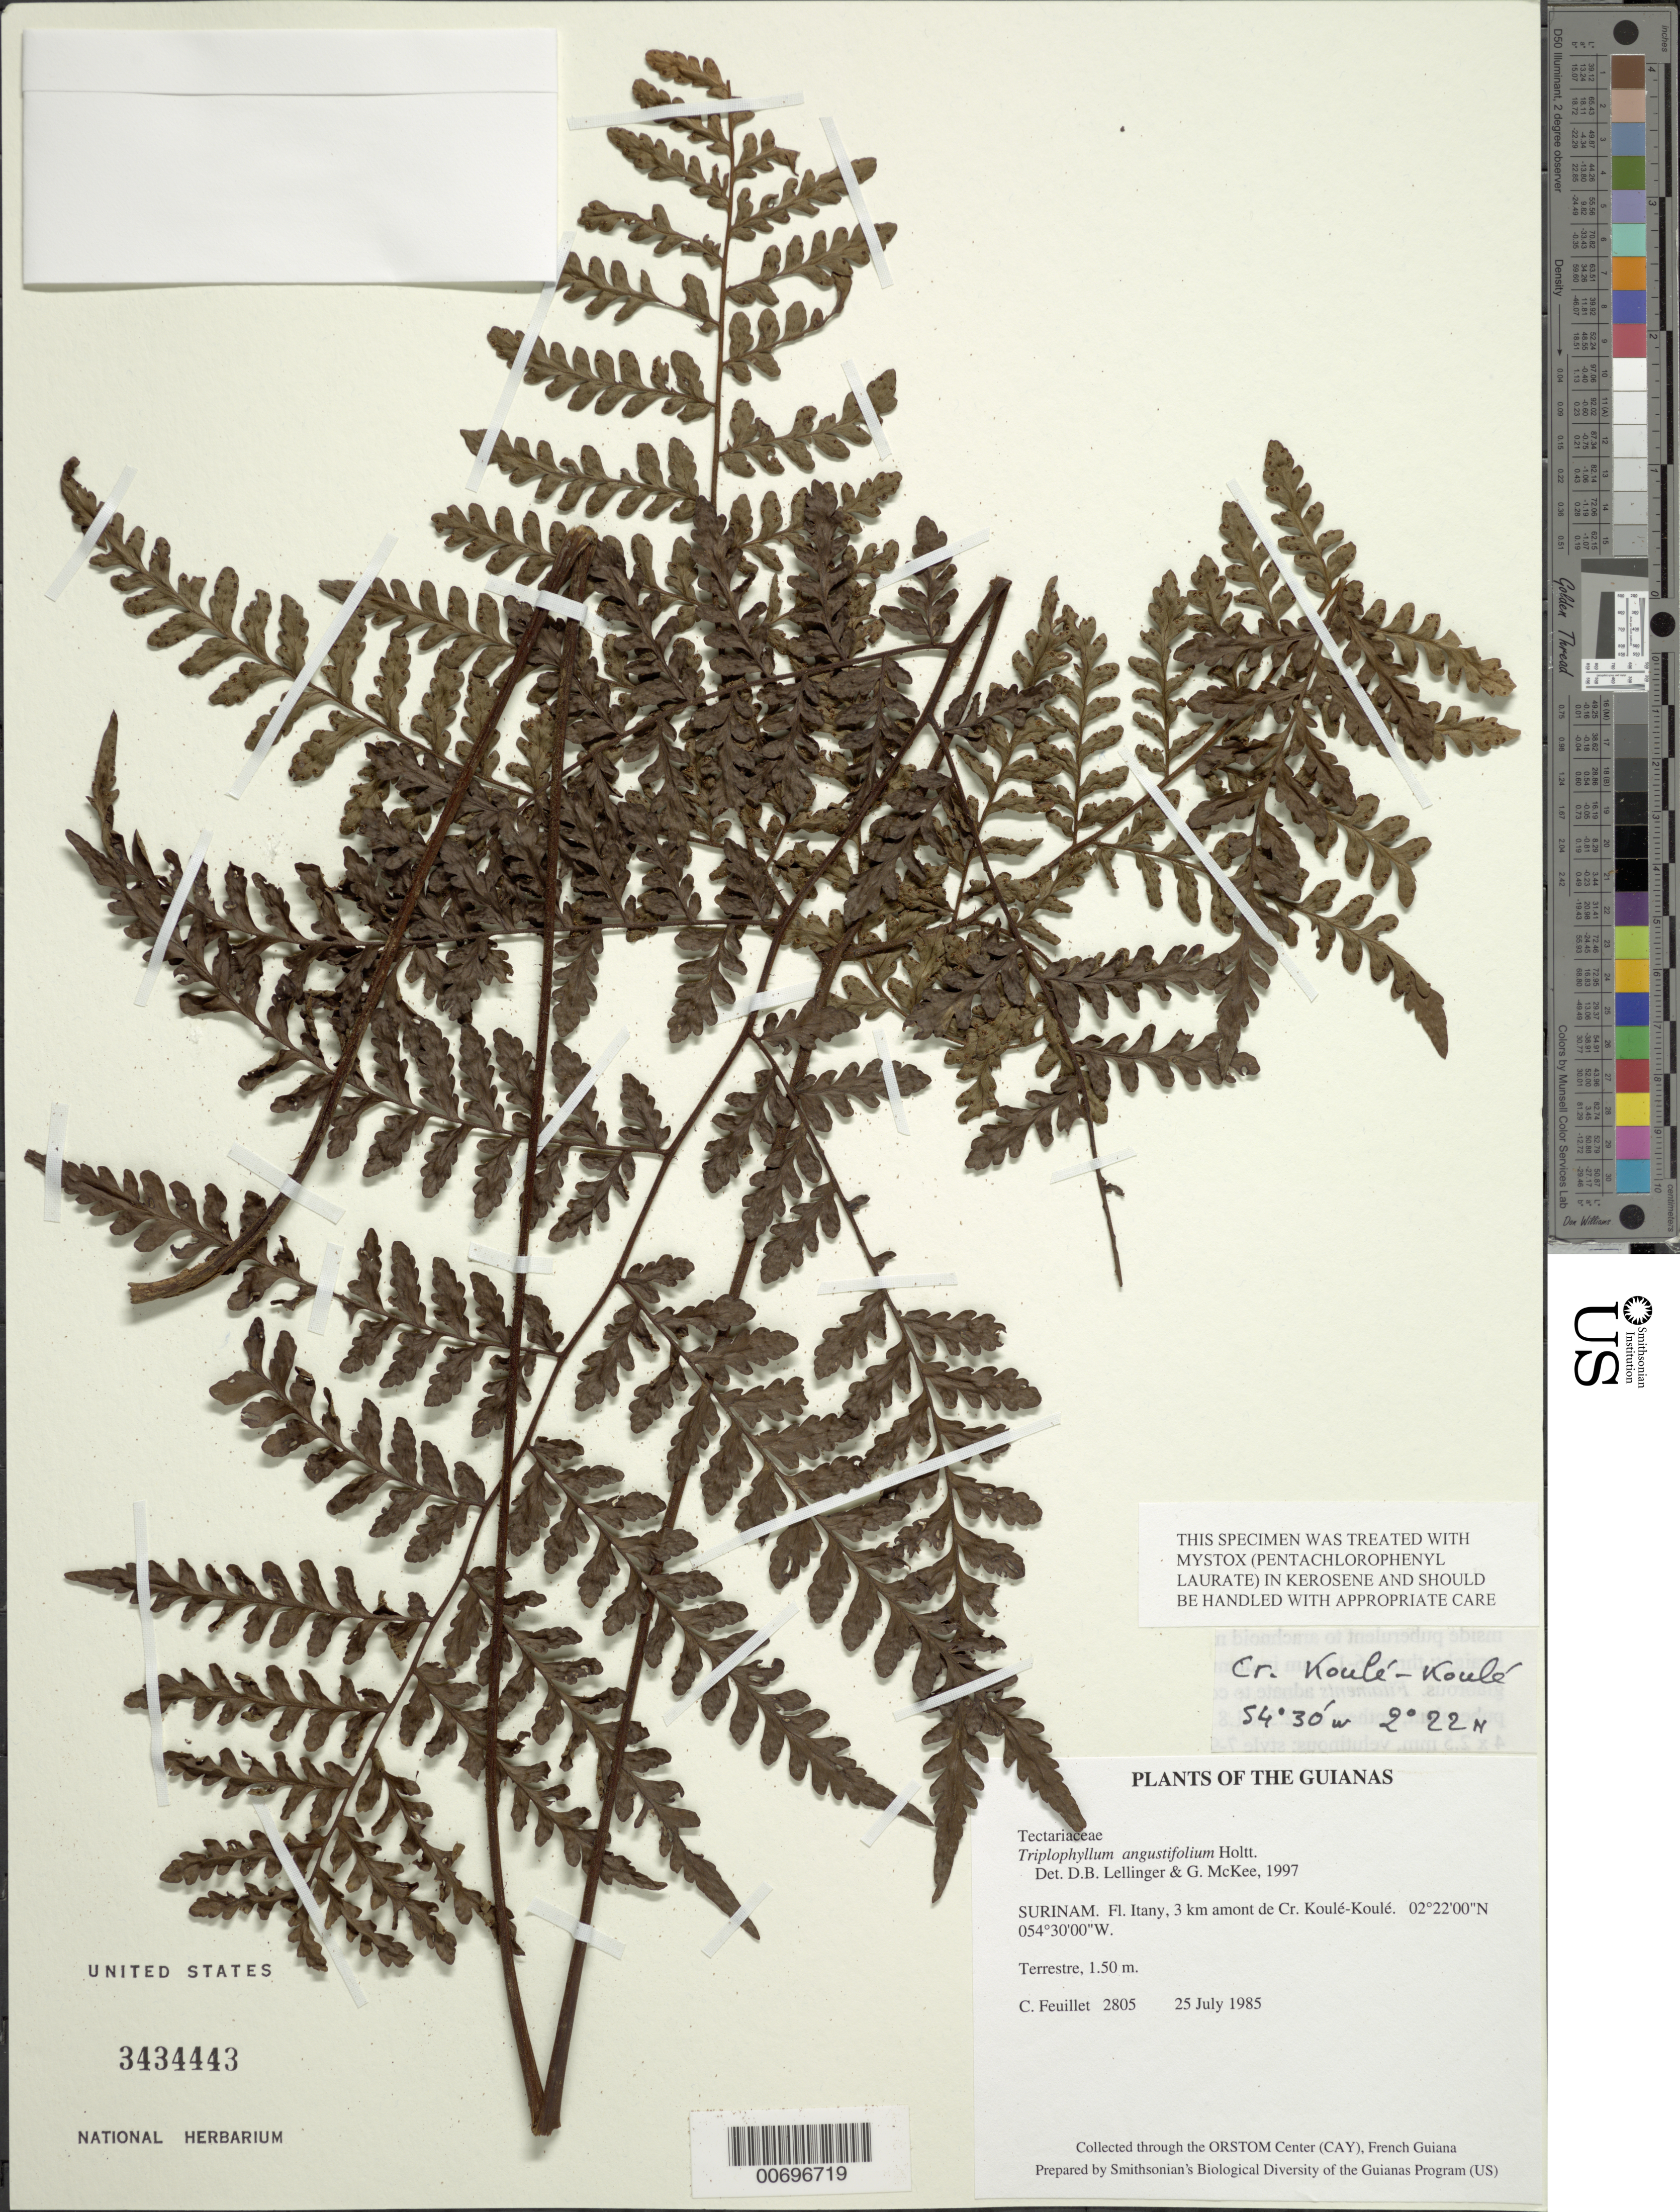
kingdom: Plantae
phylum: Tracheophyta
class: Polypodiopsida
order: Polypodiales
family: Tectariaceae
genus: Triplophyllum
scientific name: Triplophyllum angustifolium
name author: Holttum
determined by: Lellinger, D. B.; McKee, G. S.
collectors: C. Feuillet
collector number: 2805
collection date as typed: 25 Jul 1985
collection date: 1985-07-25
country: Suriname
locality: Litani R., 3 km amont de Cr. Koulé-Koulé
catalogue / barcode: US 3434443